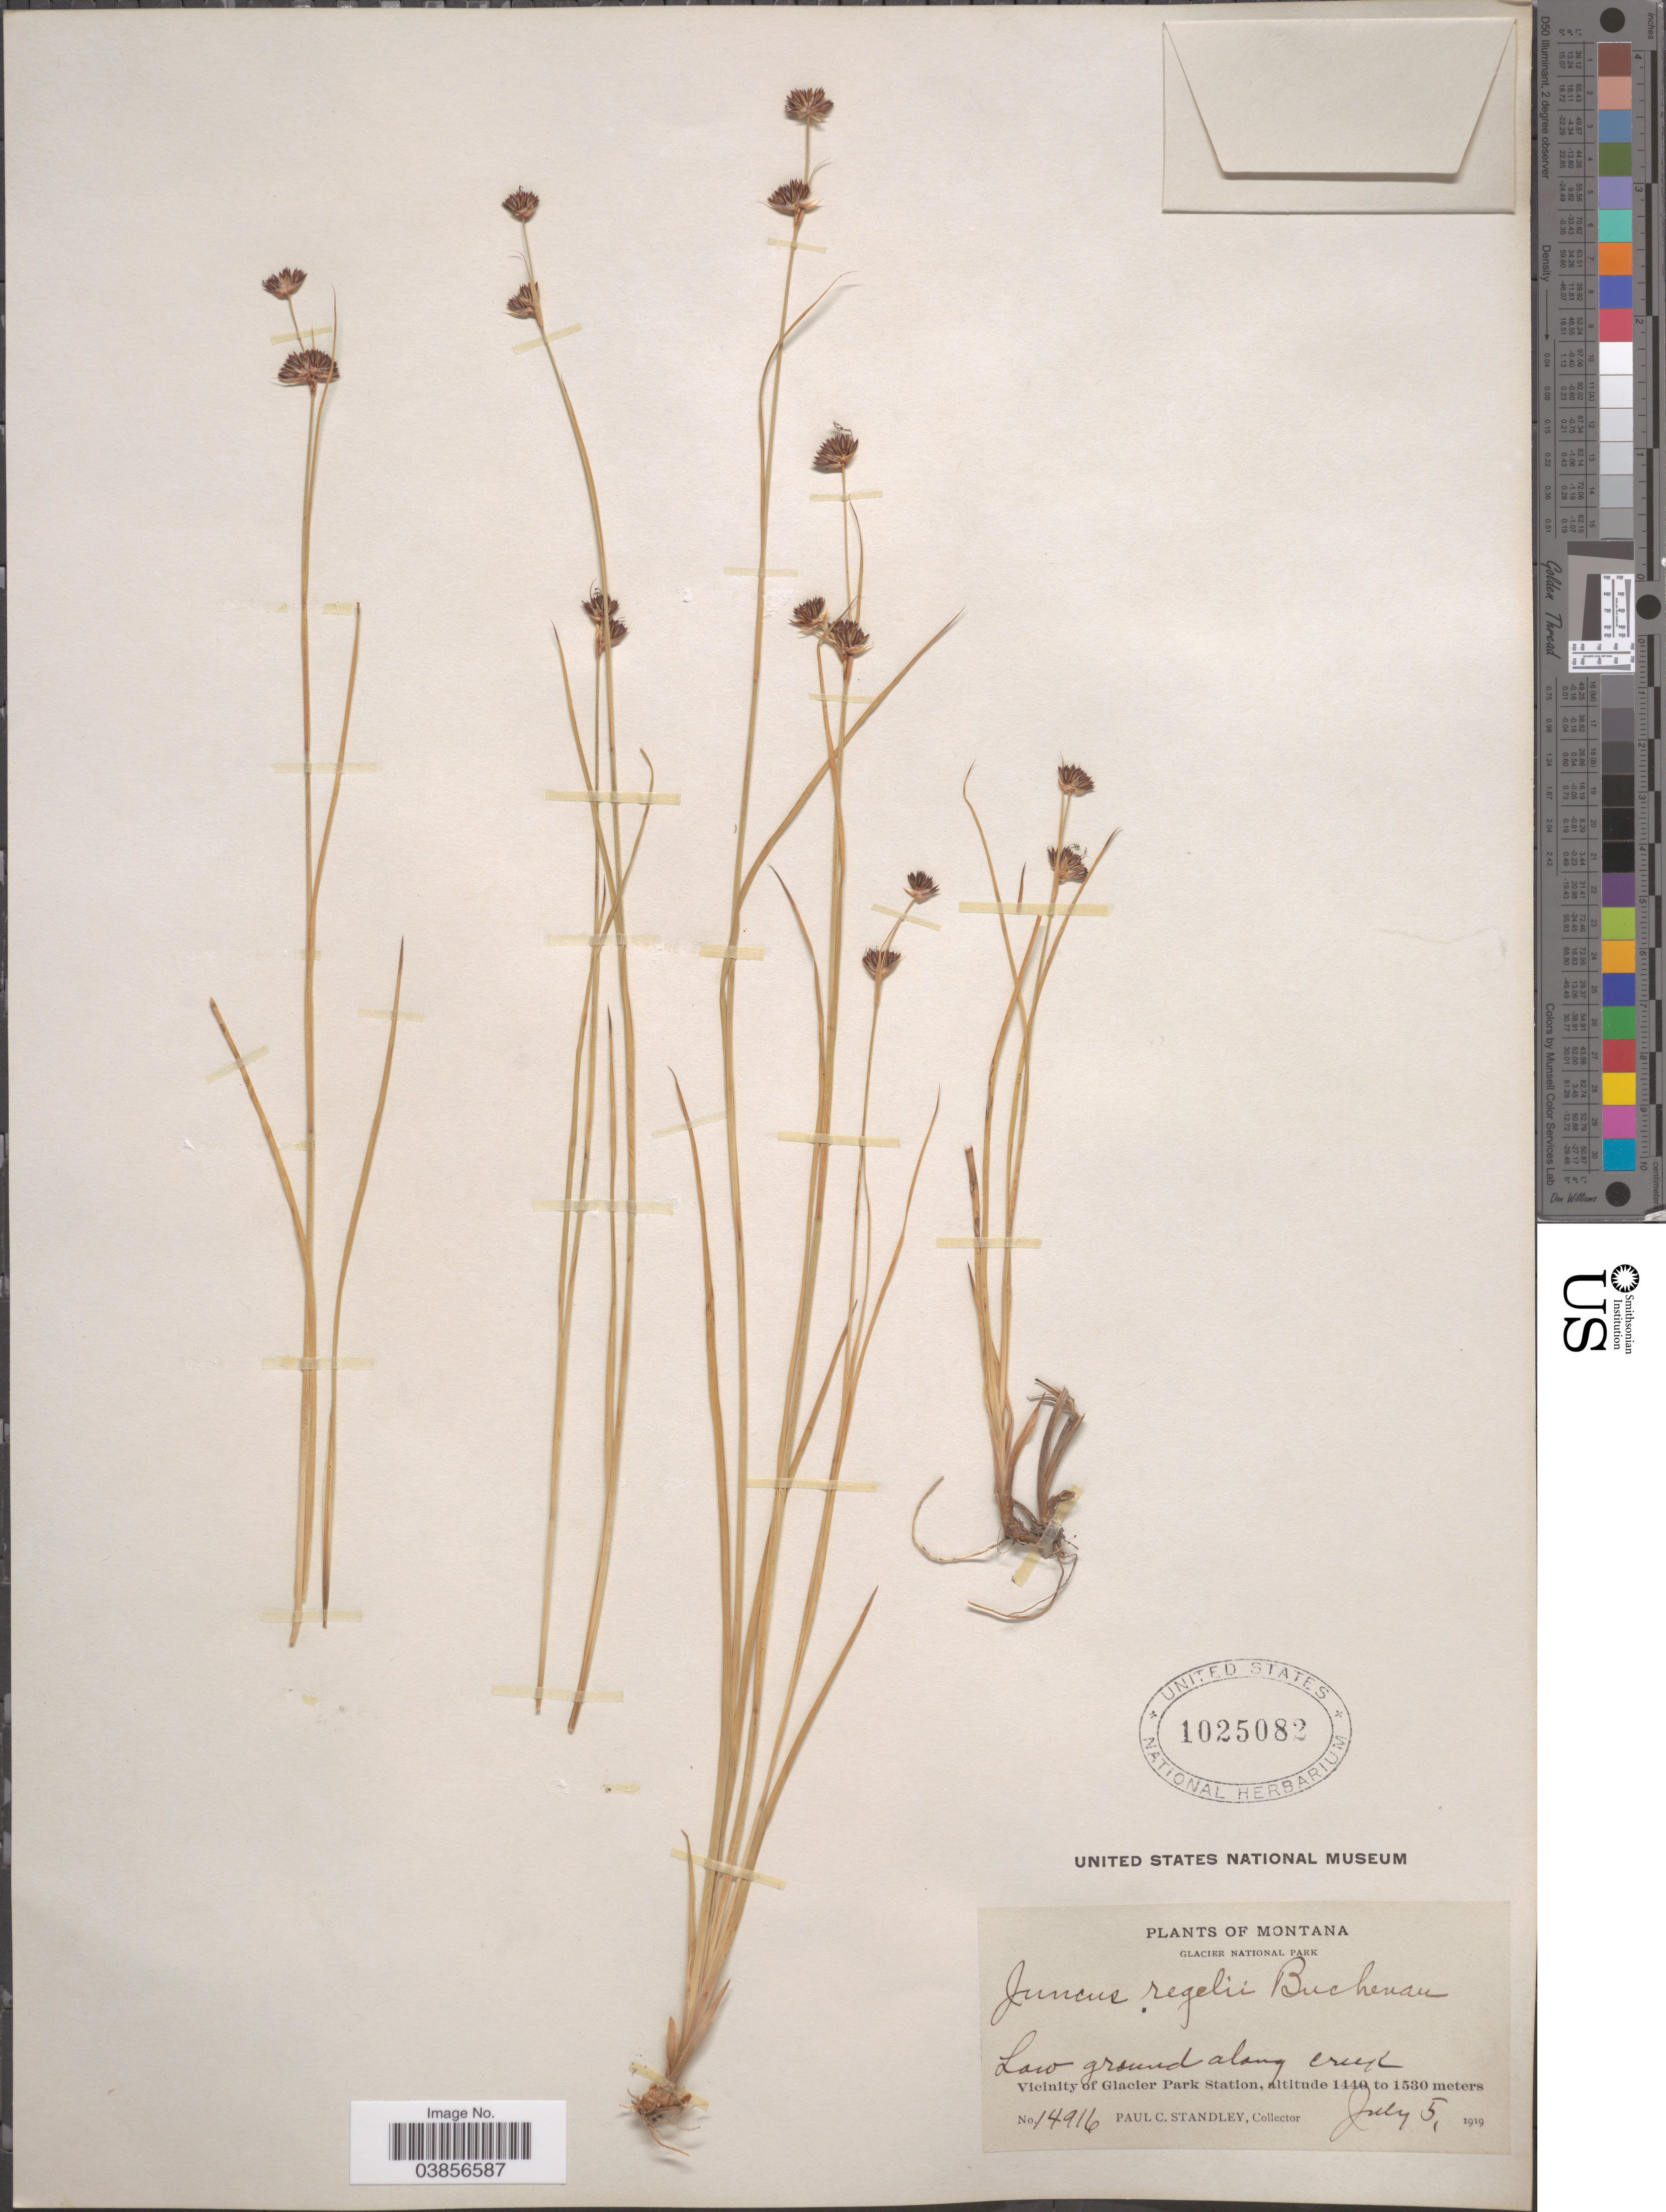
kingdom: Plantae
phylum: Tracheophyta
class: Liliopsida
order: Poales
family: Juncaceae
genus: Juncus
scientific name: Juncus regelii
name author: Buchenau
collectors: P. C. Standley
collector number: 14916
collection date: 1919-07-05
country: United States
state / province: Montana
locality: Glacier National Park. Vicinity of Glacier Park Station.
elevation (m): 1440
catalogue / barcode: US 1025082